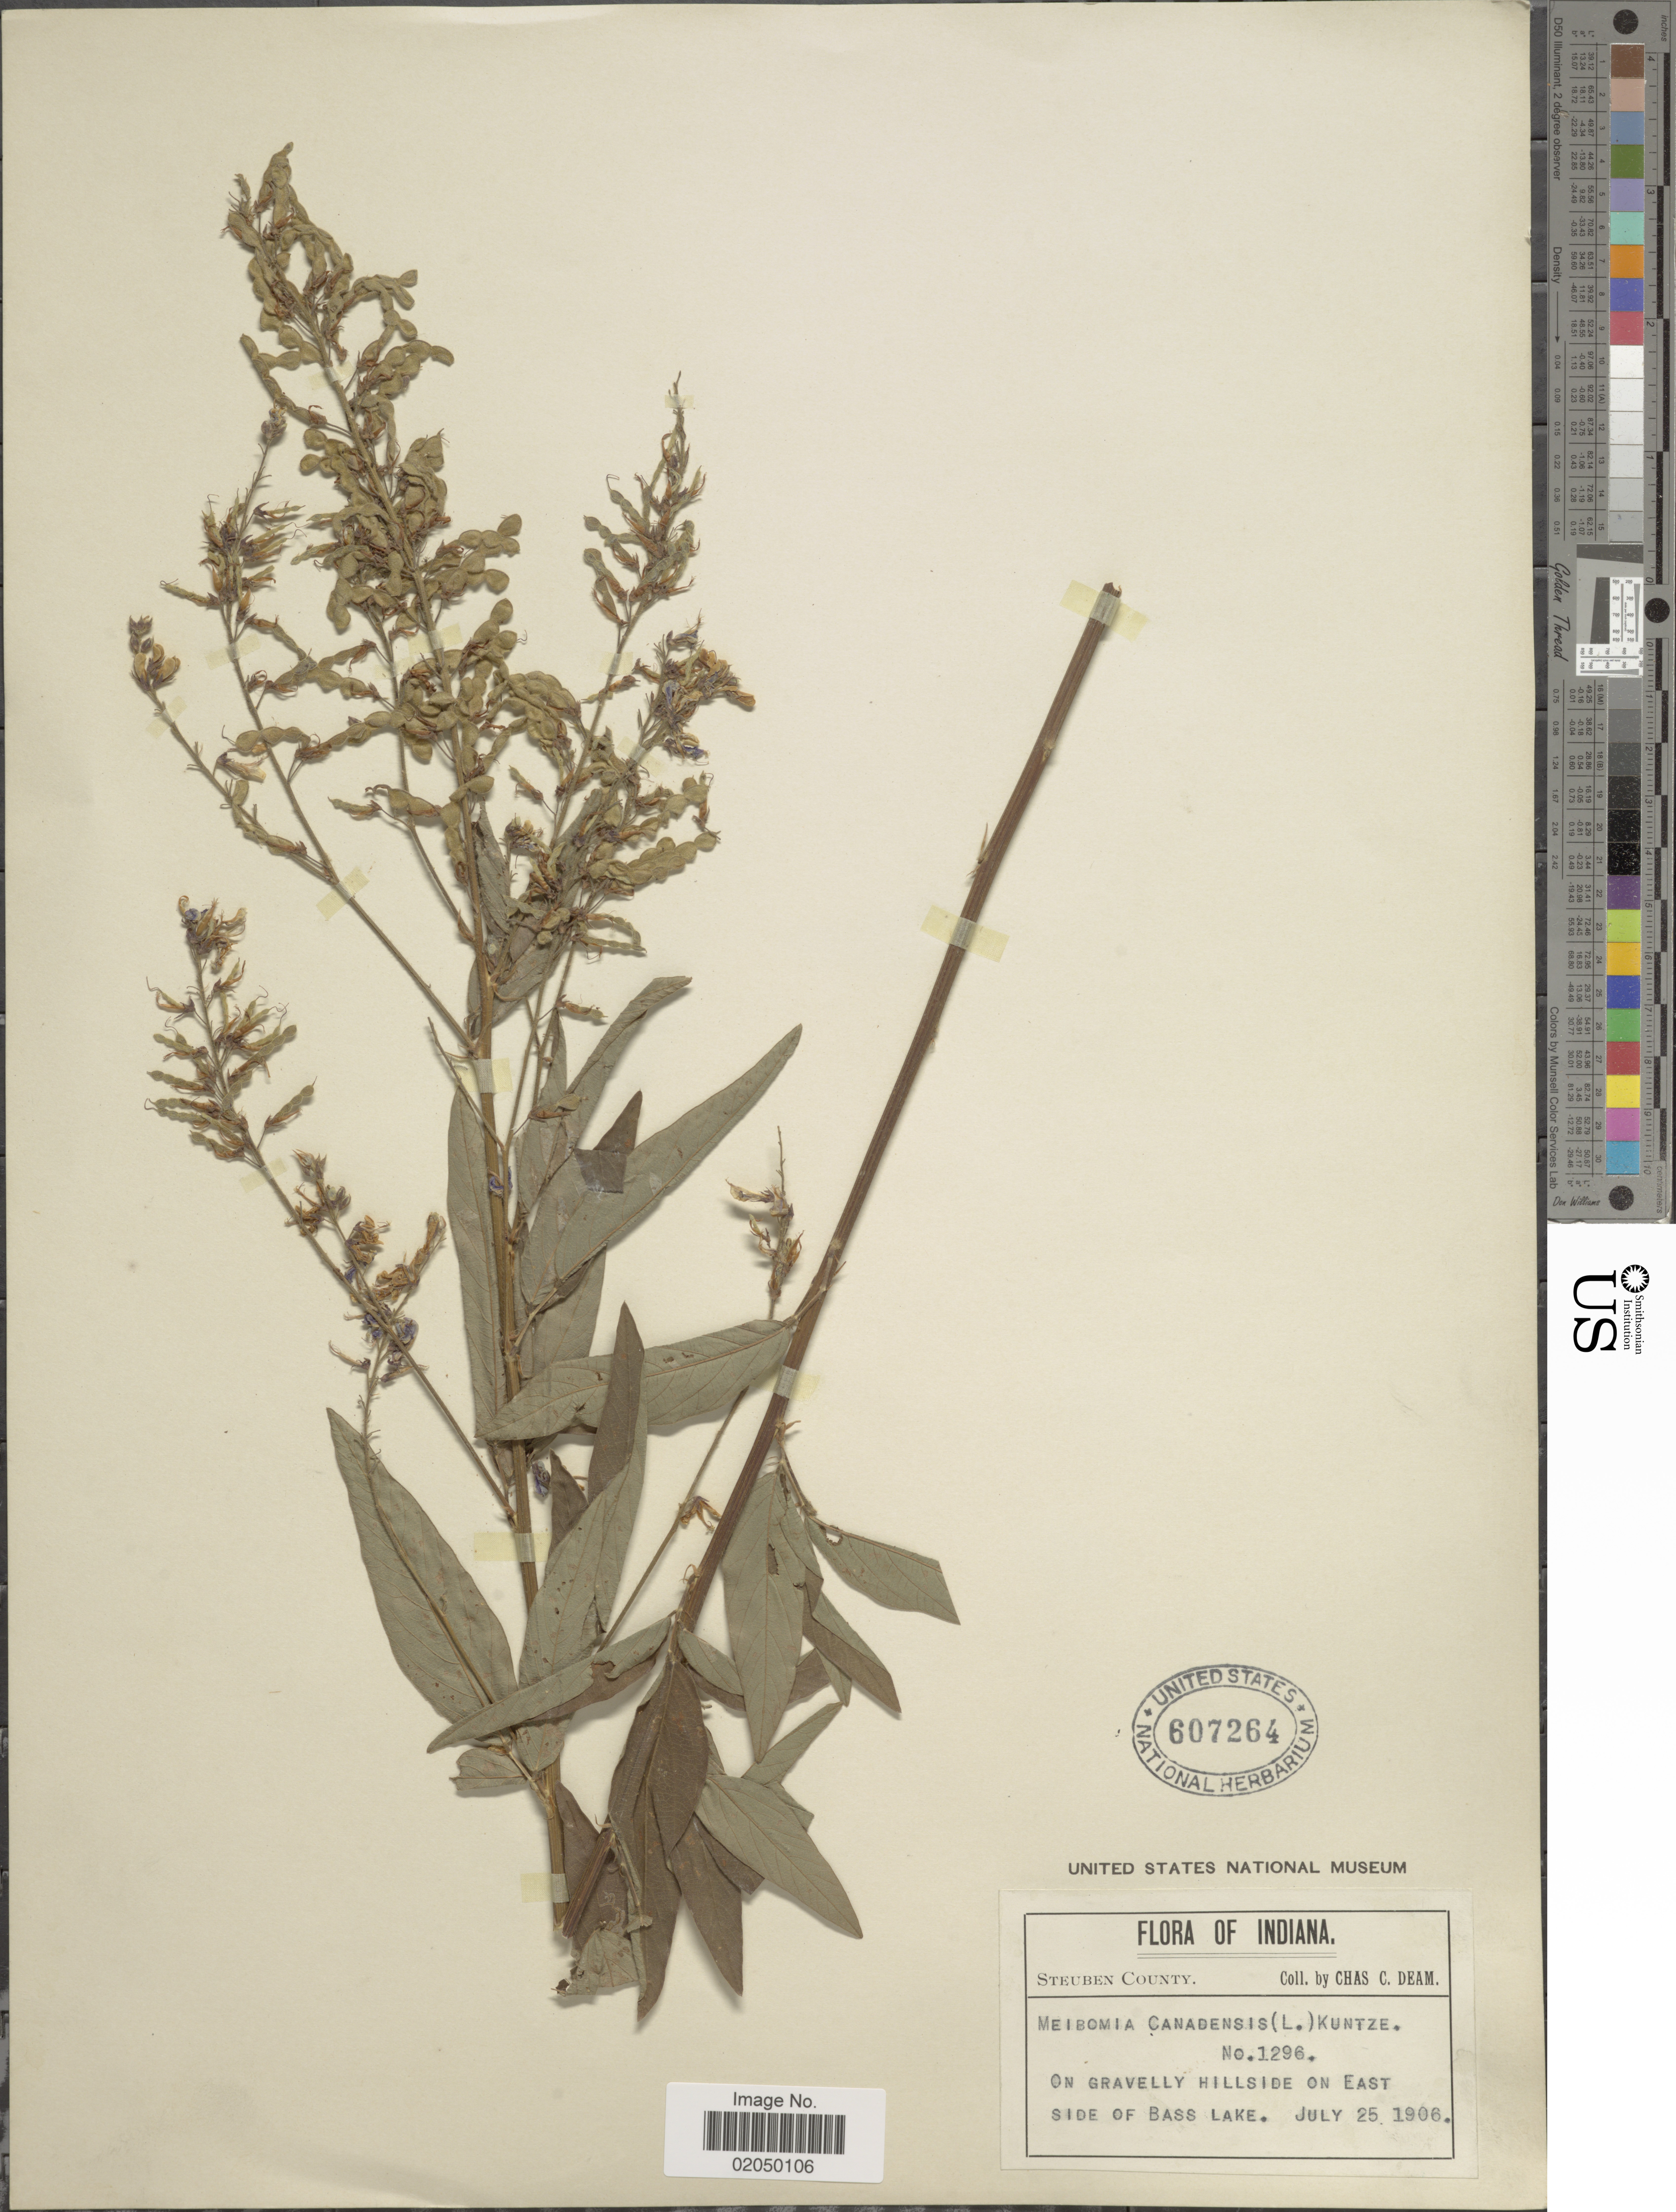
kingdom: Plantae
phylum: Tracheophyta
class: Magnoliopsida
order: Fabales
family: Fabaceae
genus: Desmodium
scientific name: Desmodium canadense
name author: (L.) DC.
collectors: C. C. Deam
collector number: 1296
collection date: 1906-07-25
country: United States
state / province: Indiana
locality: Steuben County. On gravelly hillside on east side of Bass Lake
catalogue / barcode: US 607264